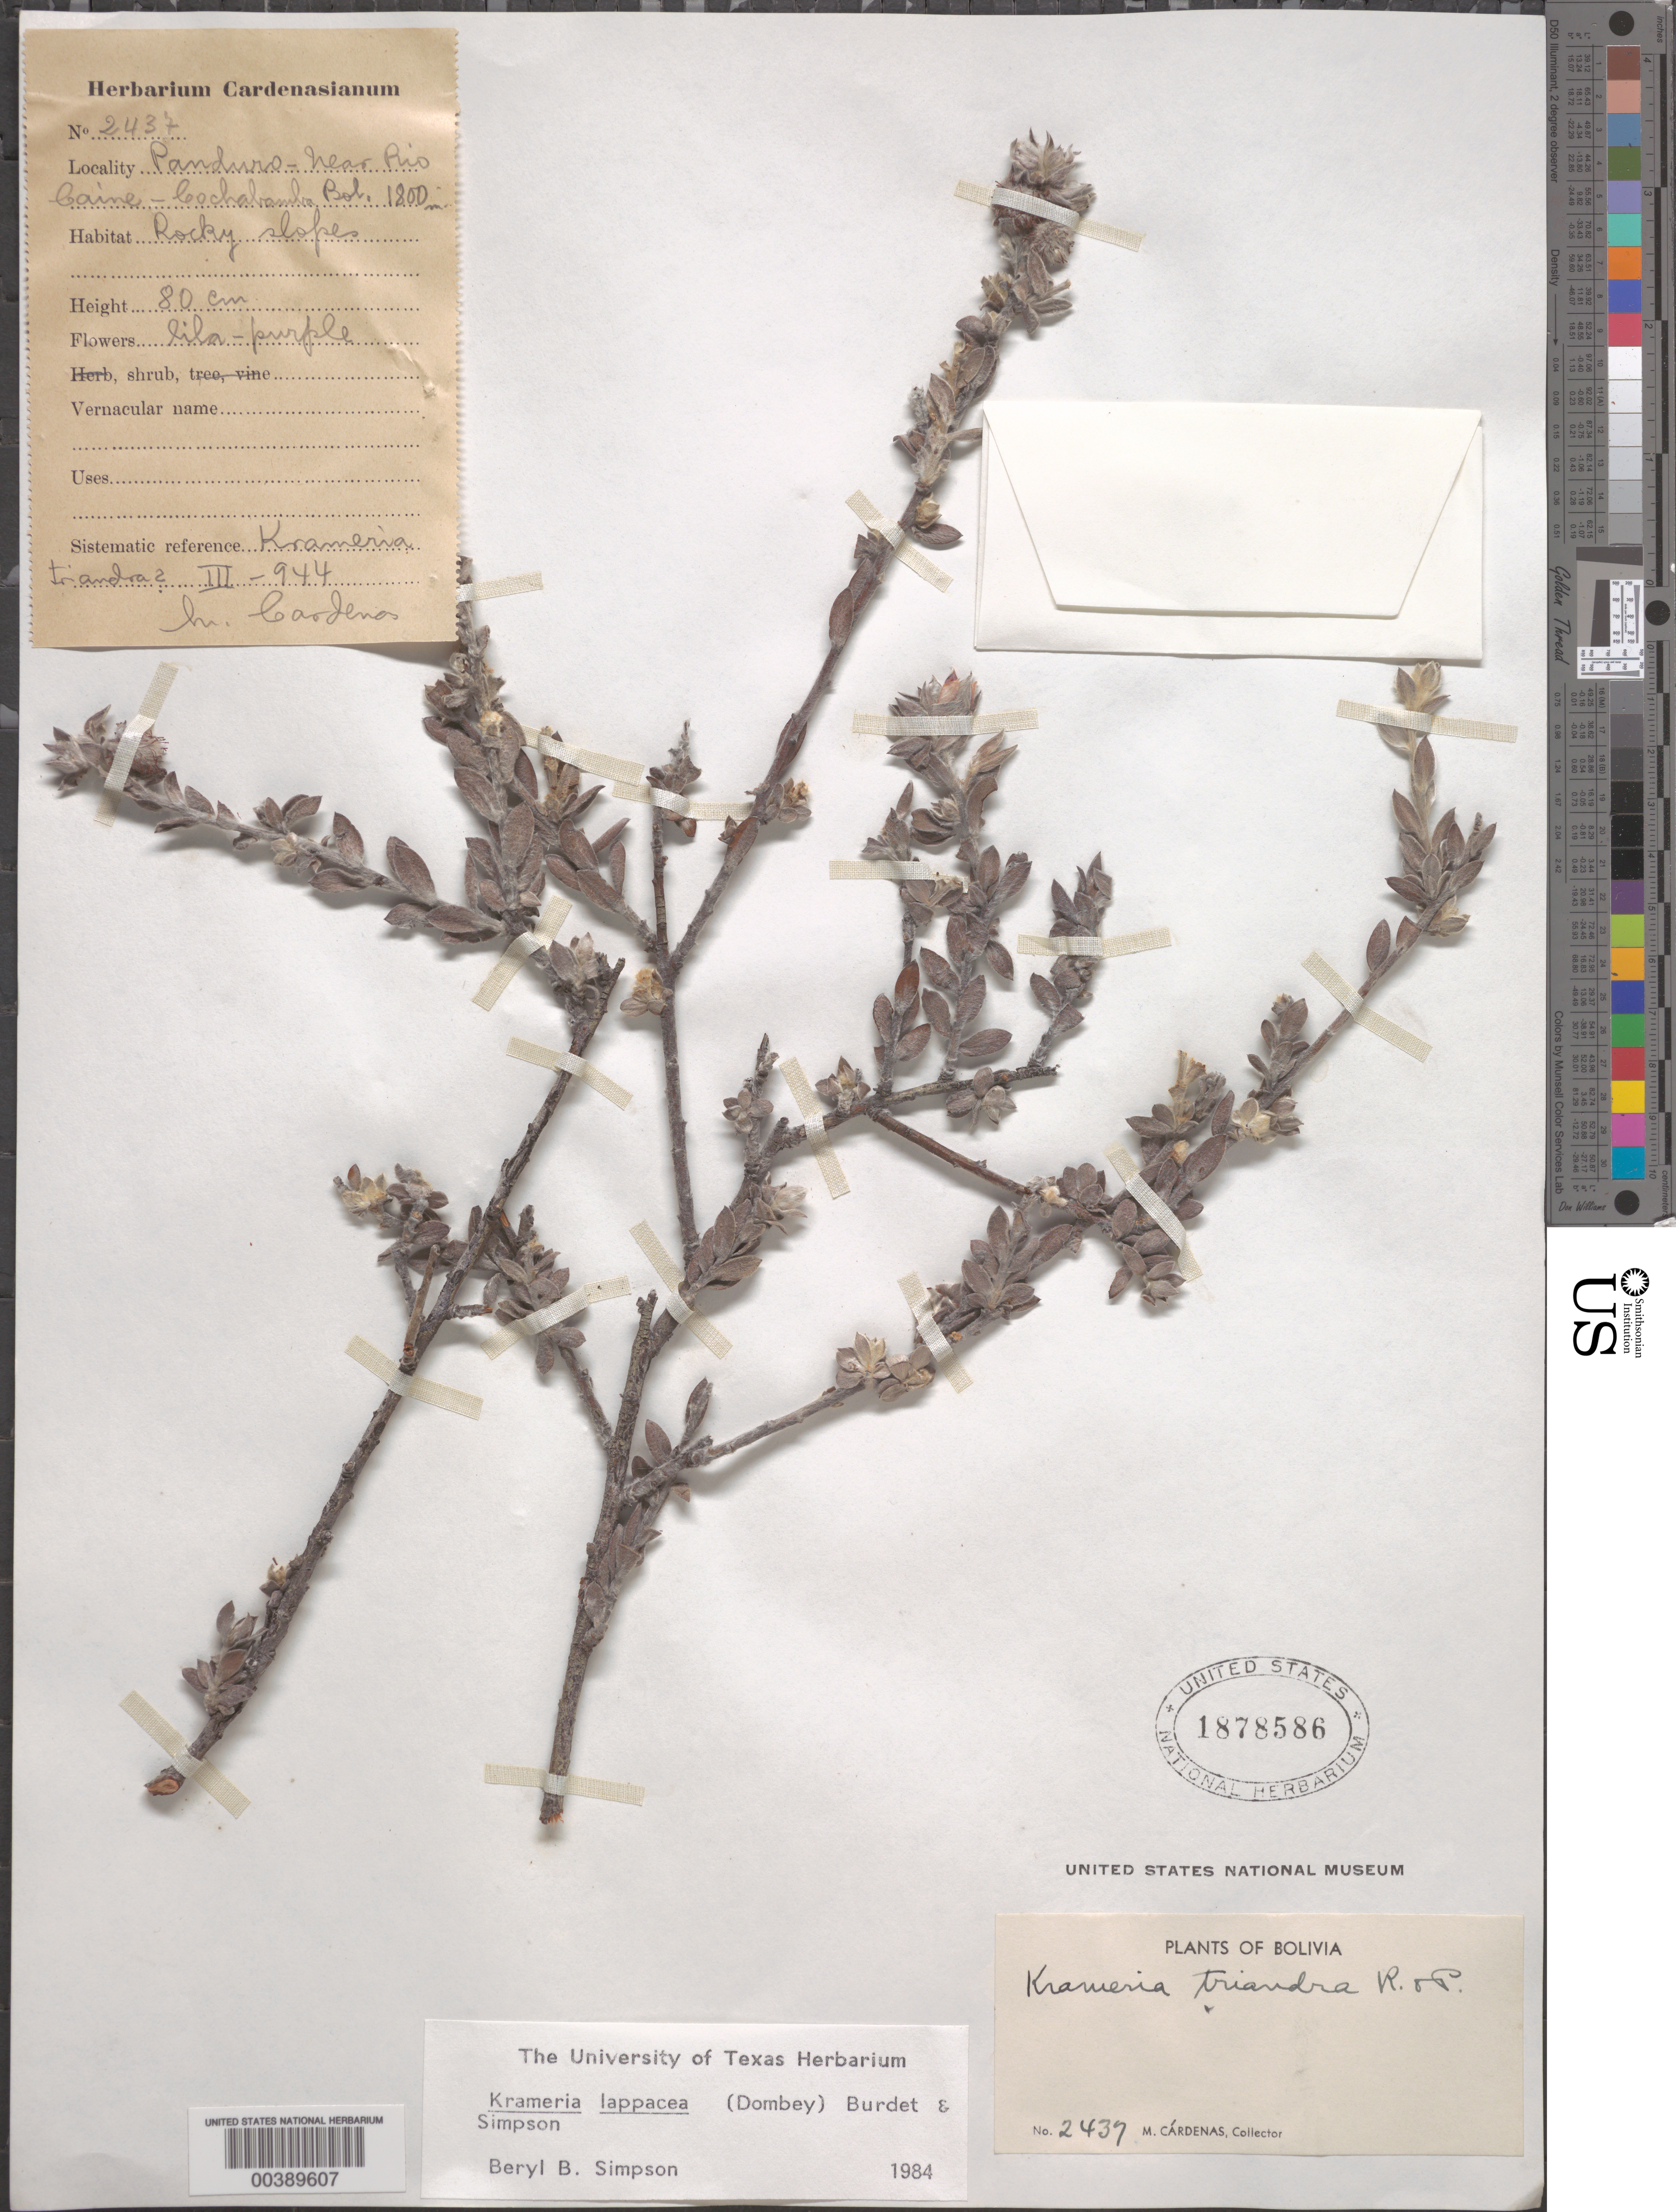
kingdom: Plantae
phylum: Tracheophyta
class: Magnoliopsida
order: Zygophyllales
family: Krameriaceae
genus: Krameria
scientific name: Krameria lappacea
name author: (Dombey) Burdet & B.B. Simpson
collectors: M. Cárdenas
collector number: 2437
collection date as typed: Mar 1944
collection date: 1944-03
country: Bolivia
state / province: Cochabamba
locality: Panduro, near Rio Caine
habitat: Rocky slopes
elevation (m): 1800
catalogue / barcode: US 1878586